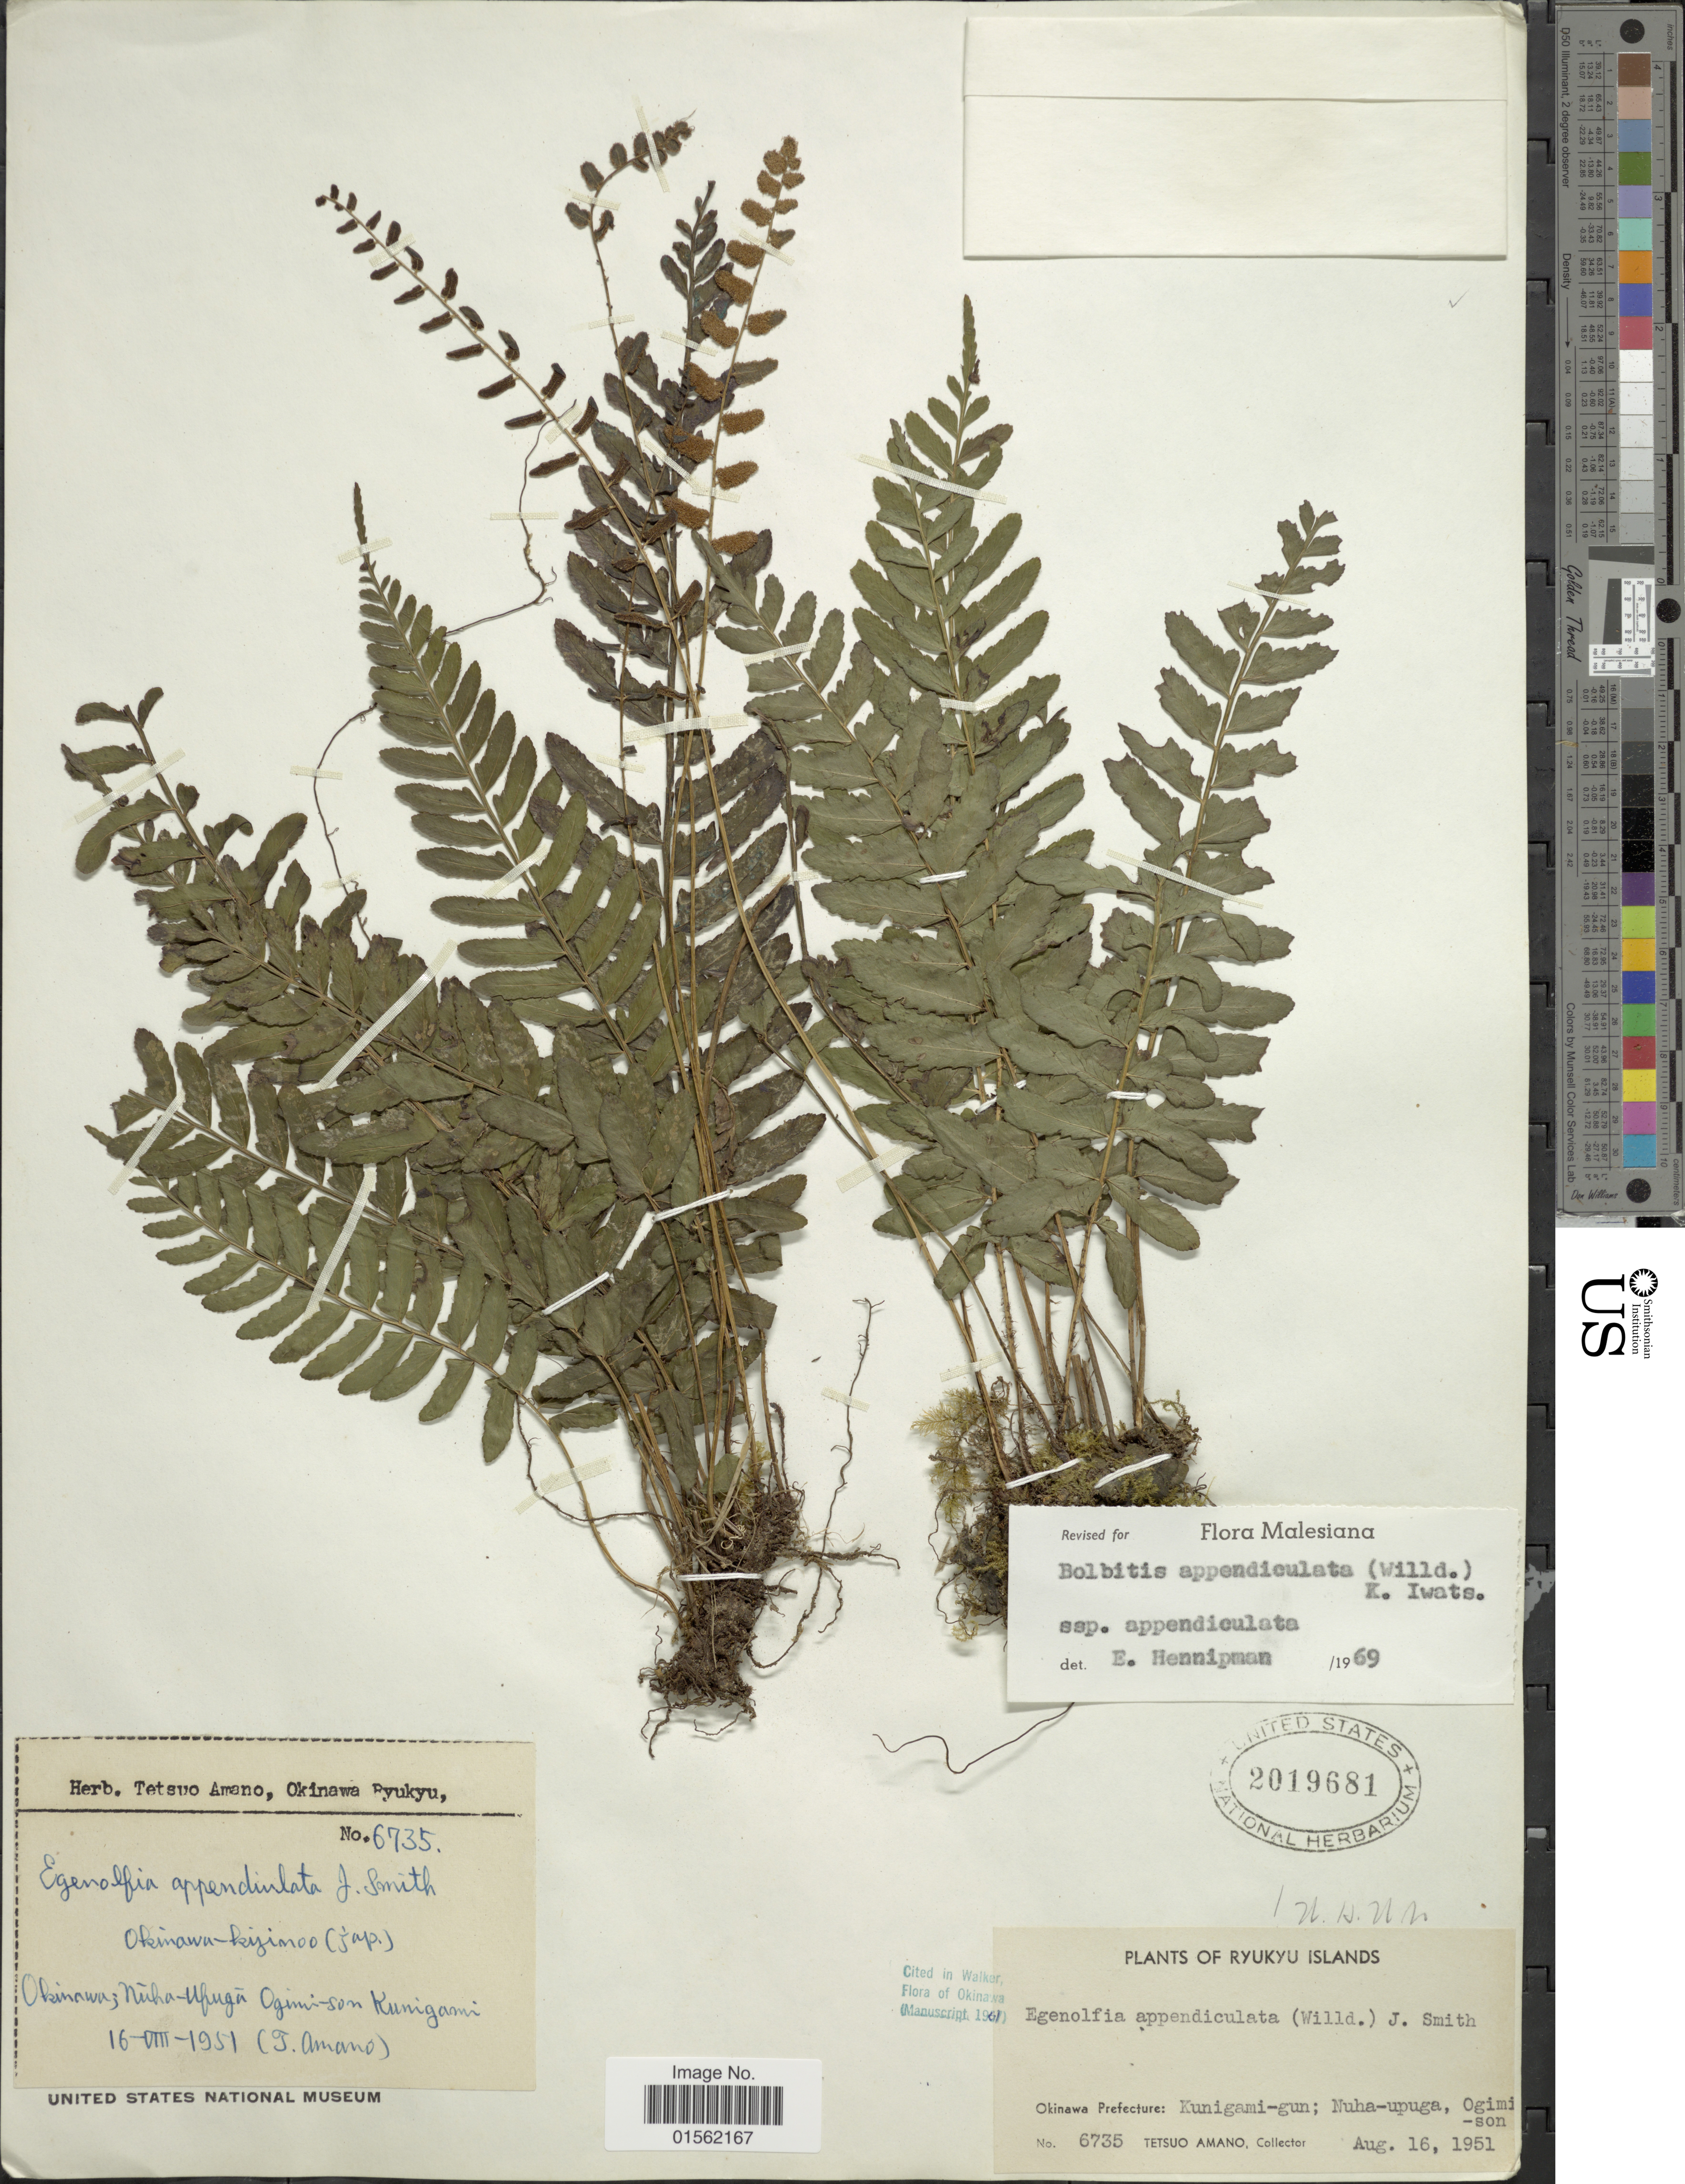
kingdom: Plantae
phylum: Tracheophyta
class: Polypodiopsida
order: Polypodiales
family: Dryopteridaceae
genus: Bolbitis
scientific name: Bolbitis appendiculata var. appendiculata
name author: (Willd.) K. Iwats.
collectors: T. Amano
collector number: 6735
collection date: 1951-08-16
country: Japan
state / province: Okinawa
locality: Ryukyu Islands, Okinawa Prefecture: Kunigami-gun; Nuha-upuga, Ogimi-son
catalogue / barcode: US 2019681